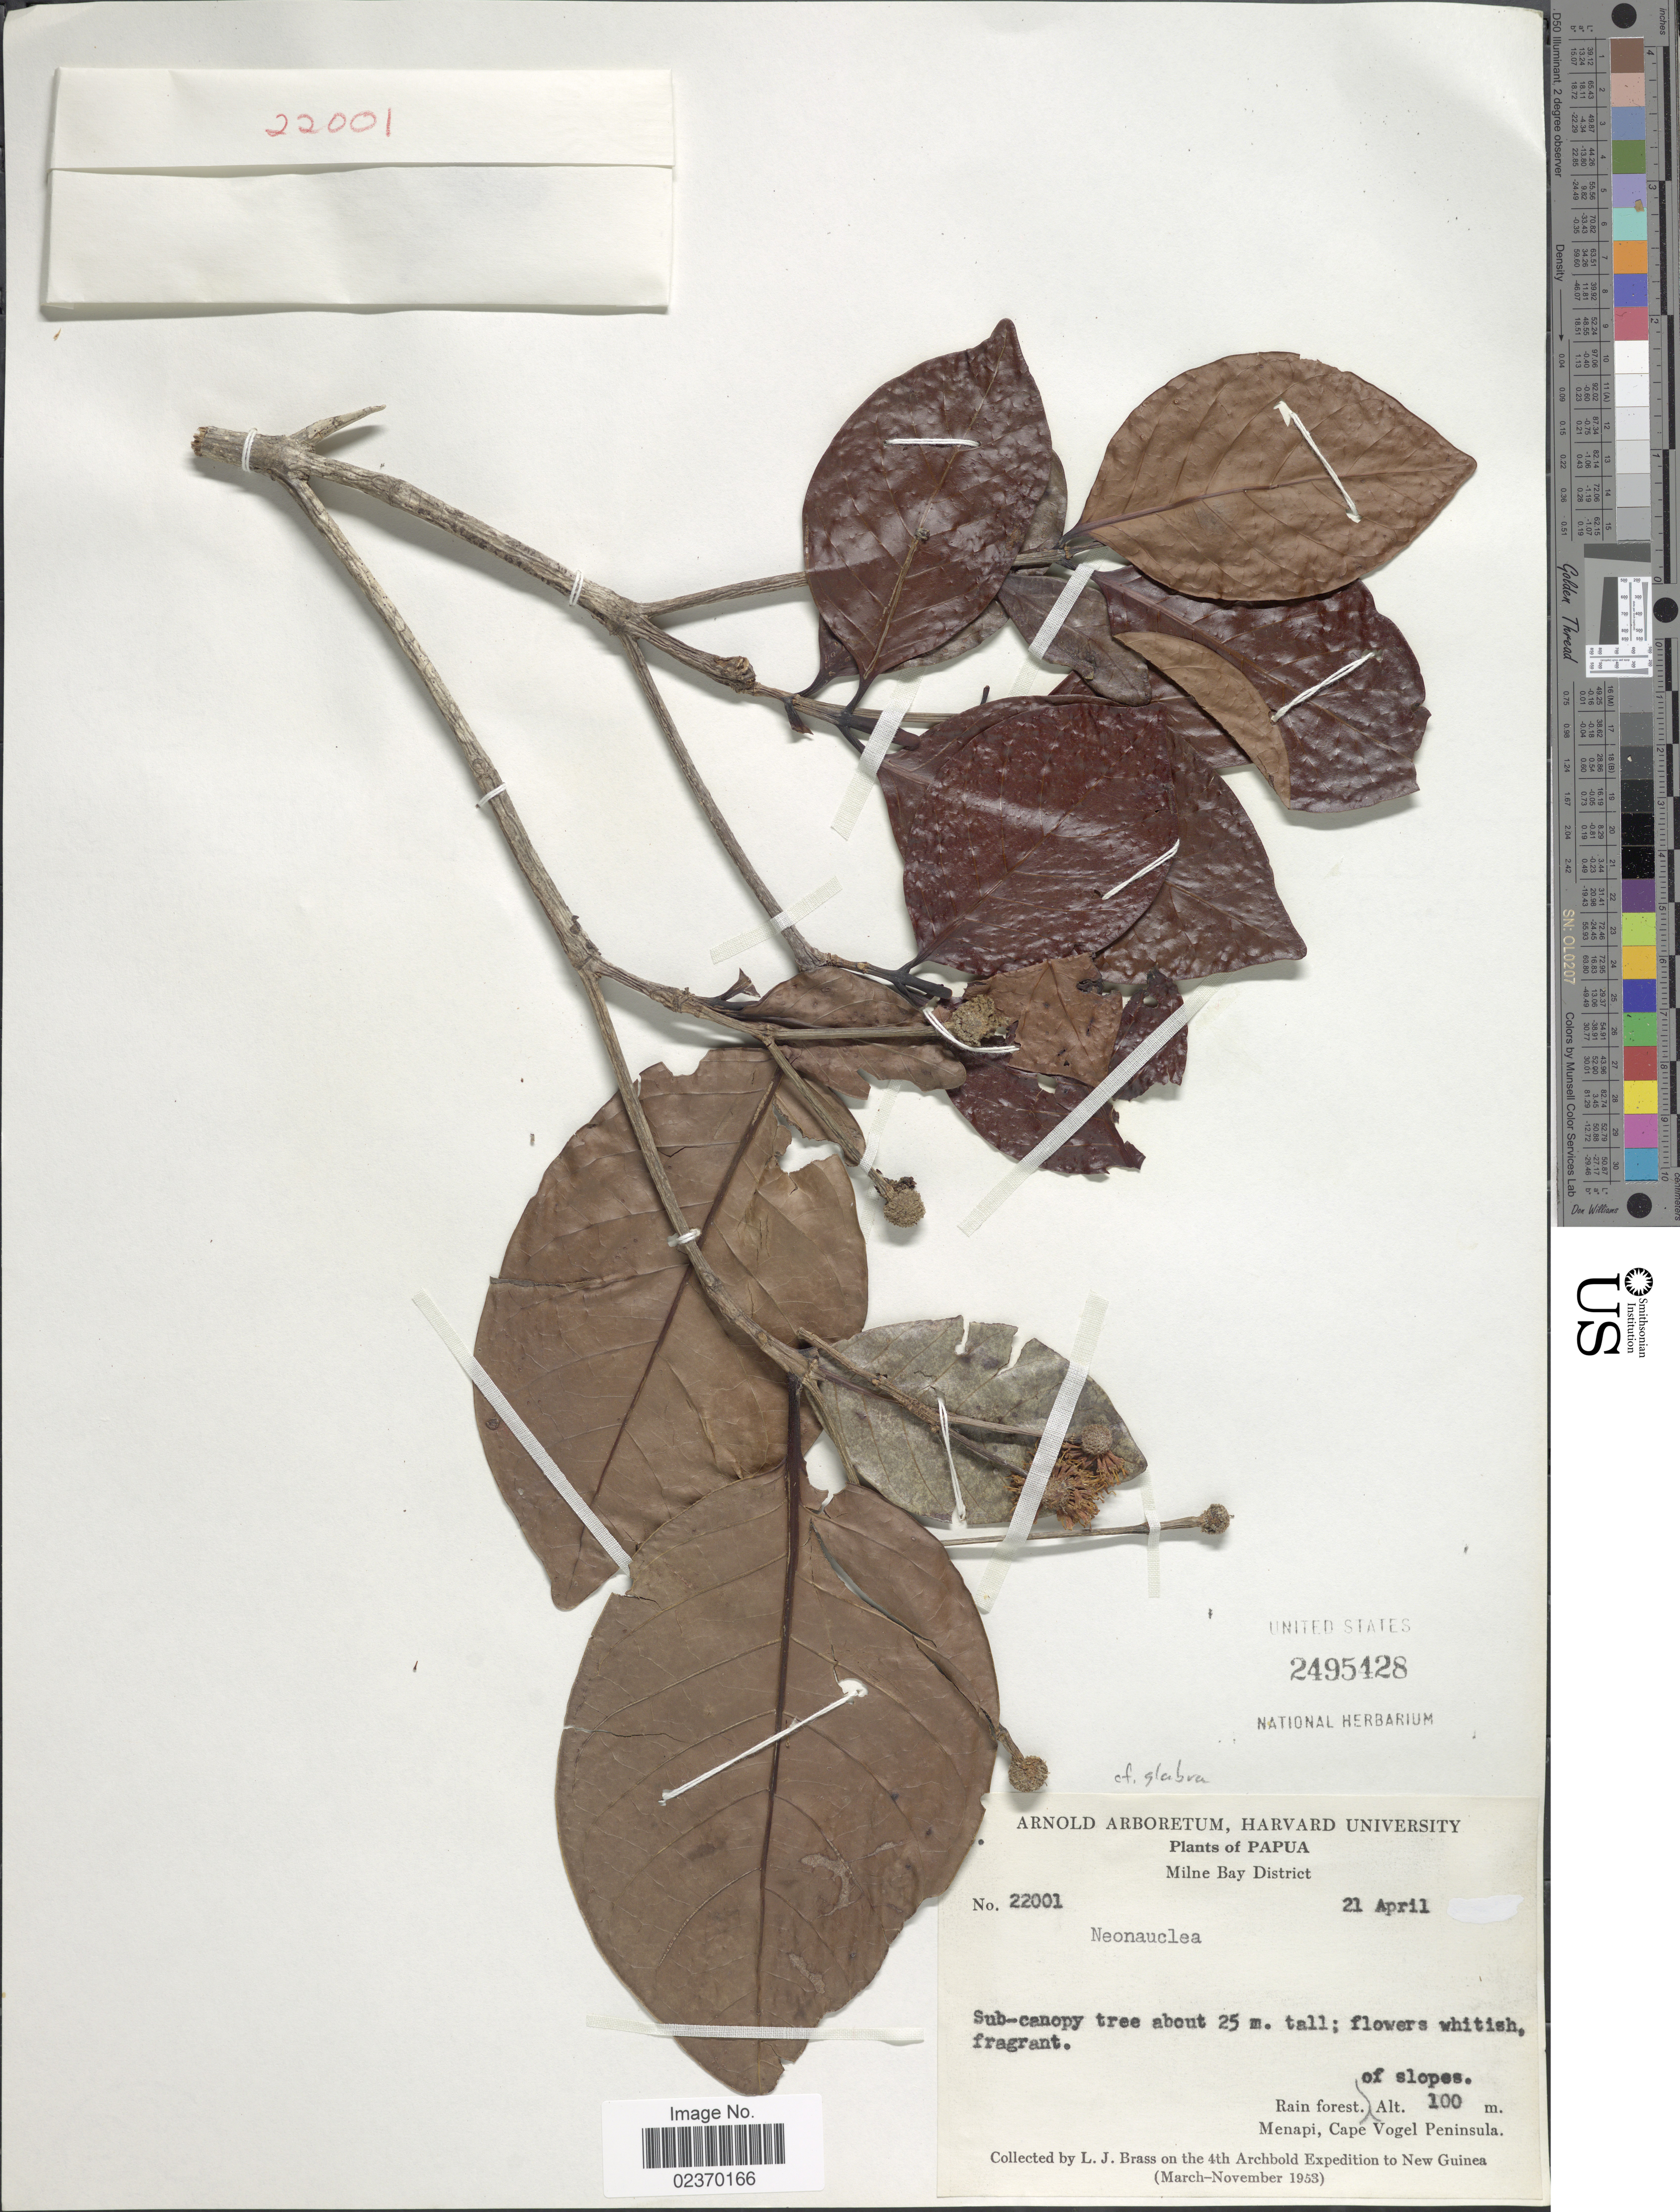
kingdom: Plantae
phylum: Tracheophyta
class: Magnoliopsida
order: Gentianales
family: Rubiaceae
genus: Neonauclea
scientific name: Neonauclea sp.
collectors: L. J. Brass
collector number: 22001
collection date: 1953-04-21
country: Papua New Guinea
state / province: Milne Bay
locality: New Guinea, Milne Bay District, Rain forest of slopes, menapi, Cape Vogel Peninsula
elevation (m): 100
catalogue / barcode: US 2495428